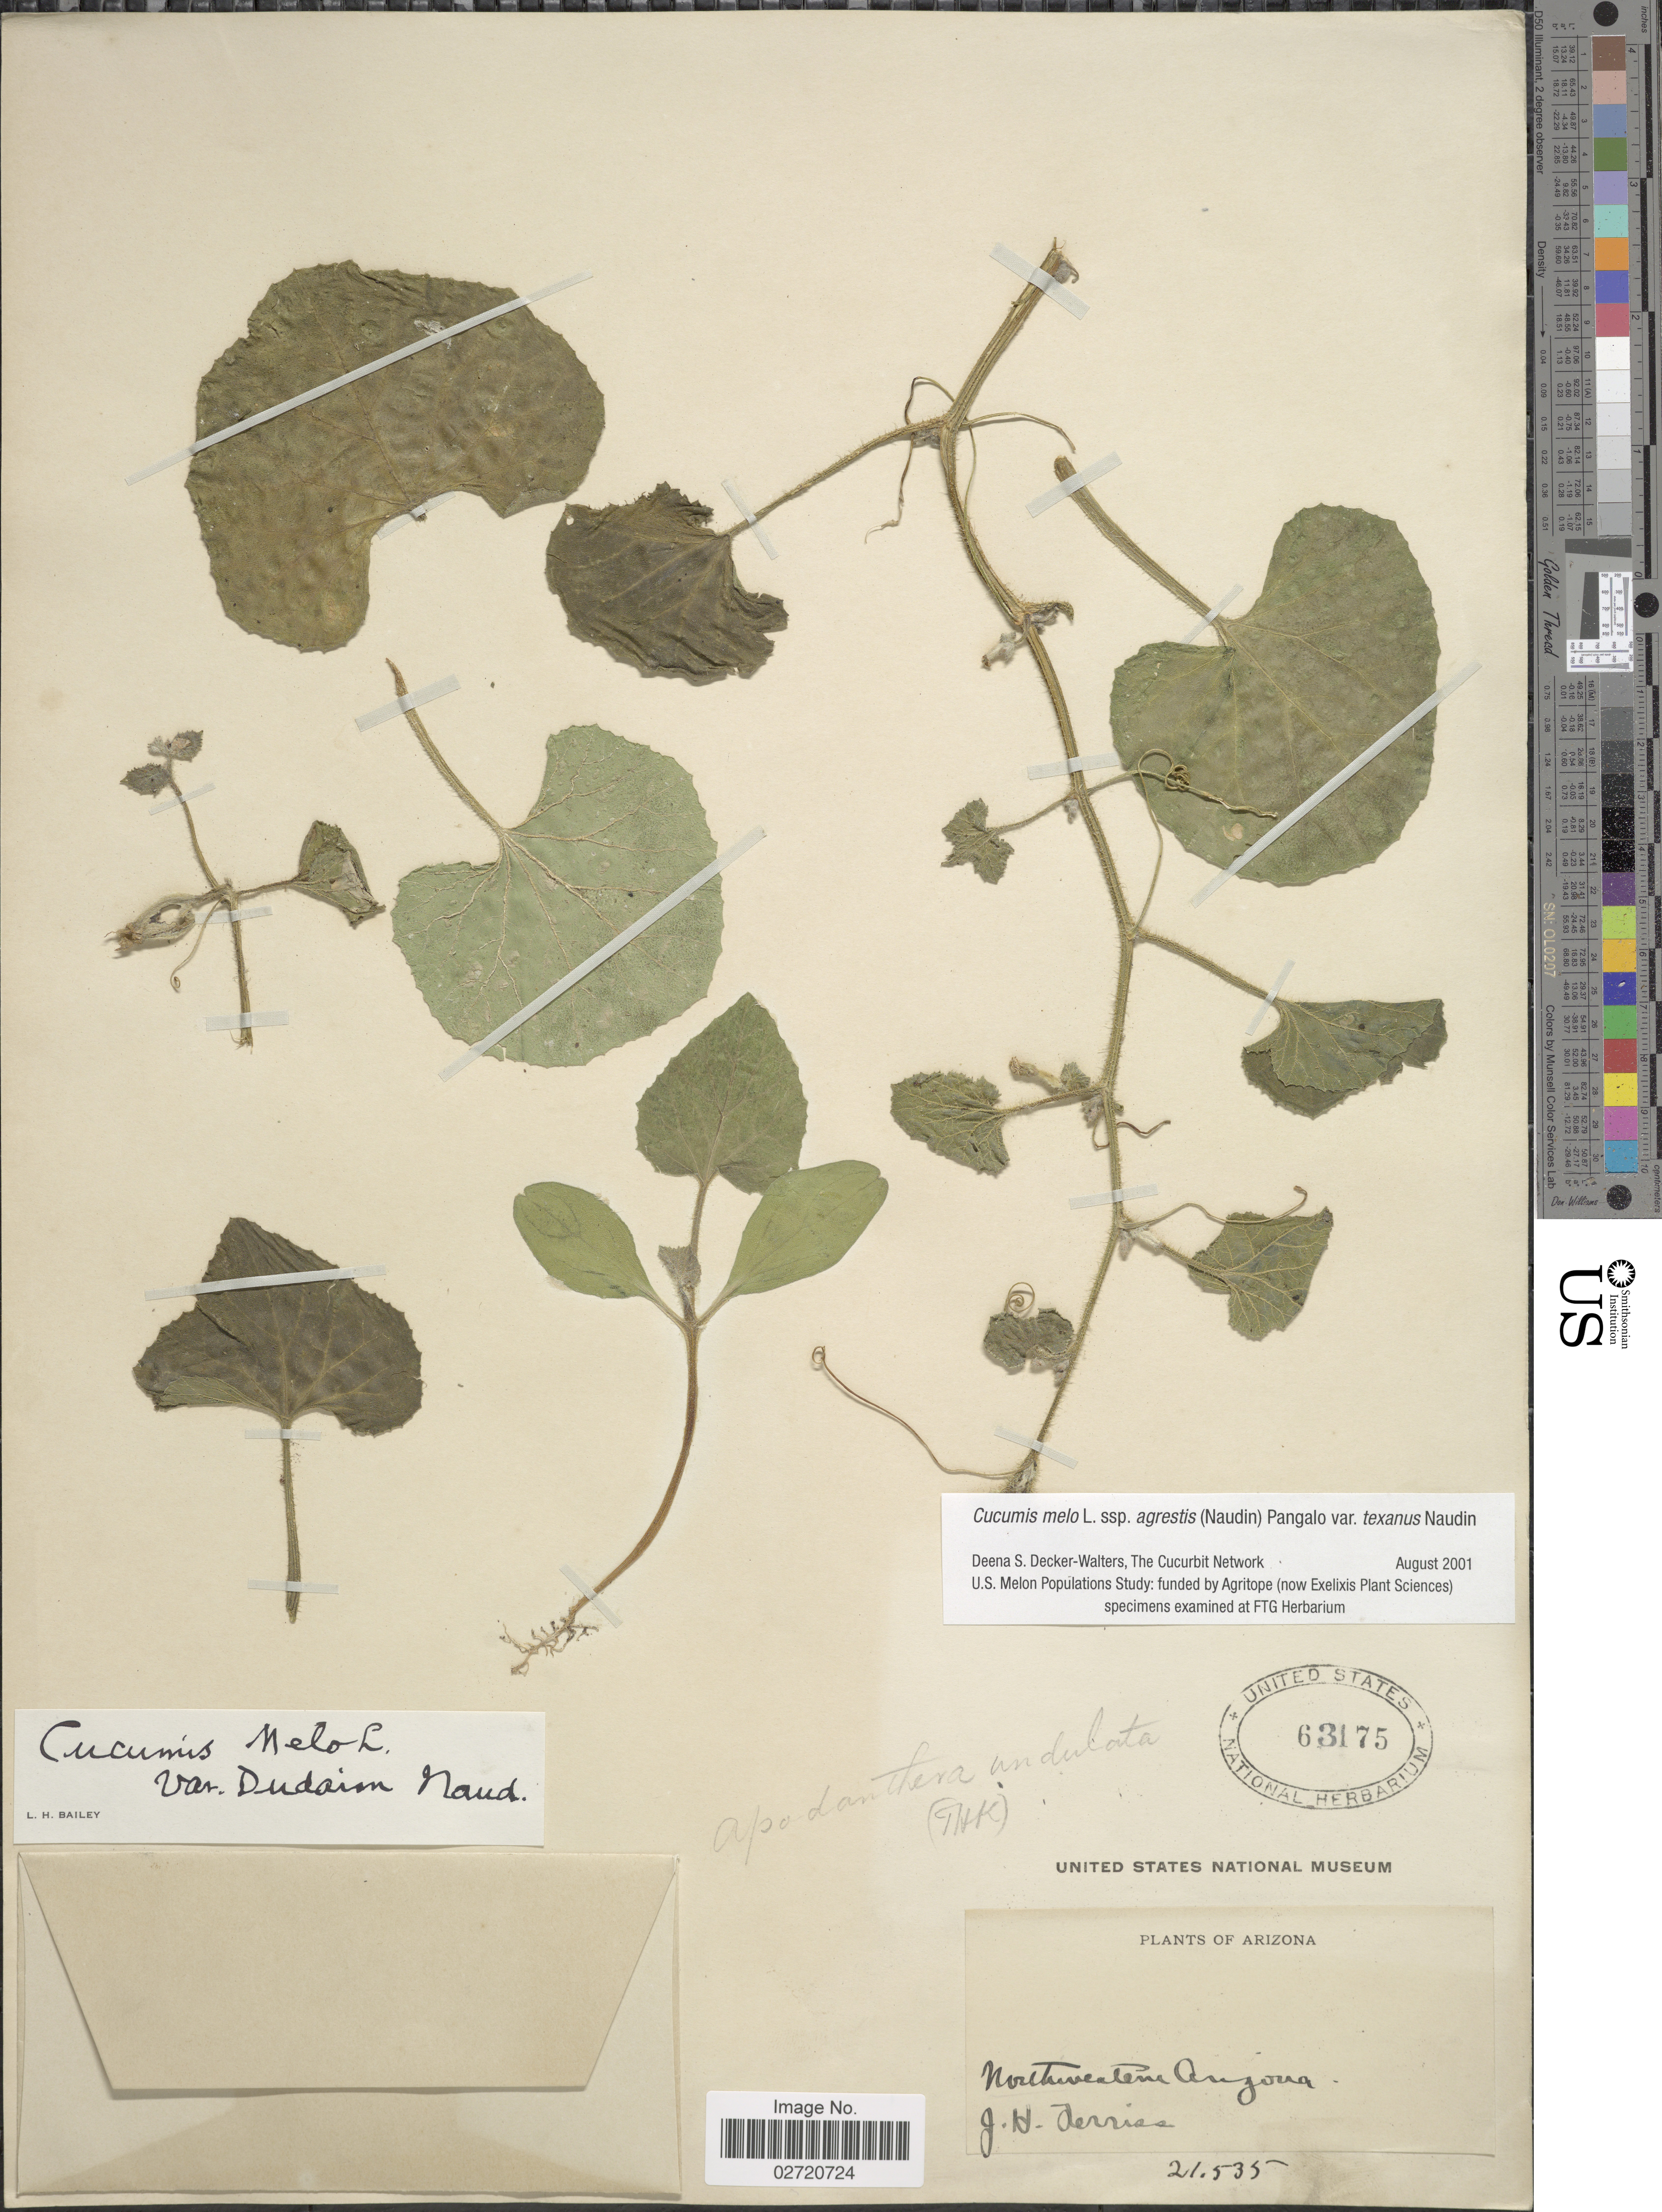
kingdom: Plantae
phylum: Tracheophyta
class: Magnoliopsida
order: Cucurbitales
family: Cucurbitaceae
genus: Cucumis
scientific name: Cucumis melo var. texanus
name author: Naudin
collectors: J. Ferriss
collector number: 21535?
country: United States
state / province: Arizona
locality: Northwestern Arizona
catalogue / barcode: US 63175